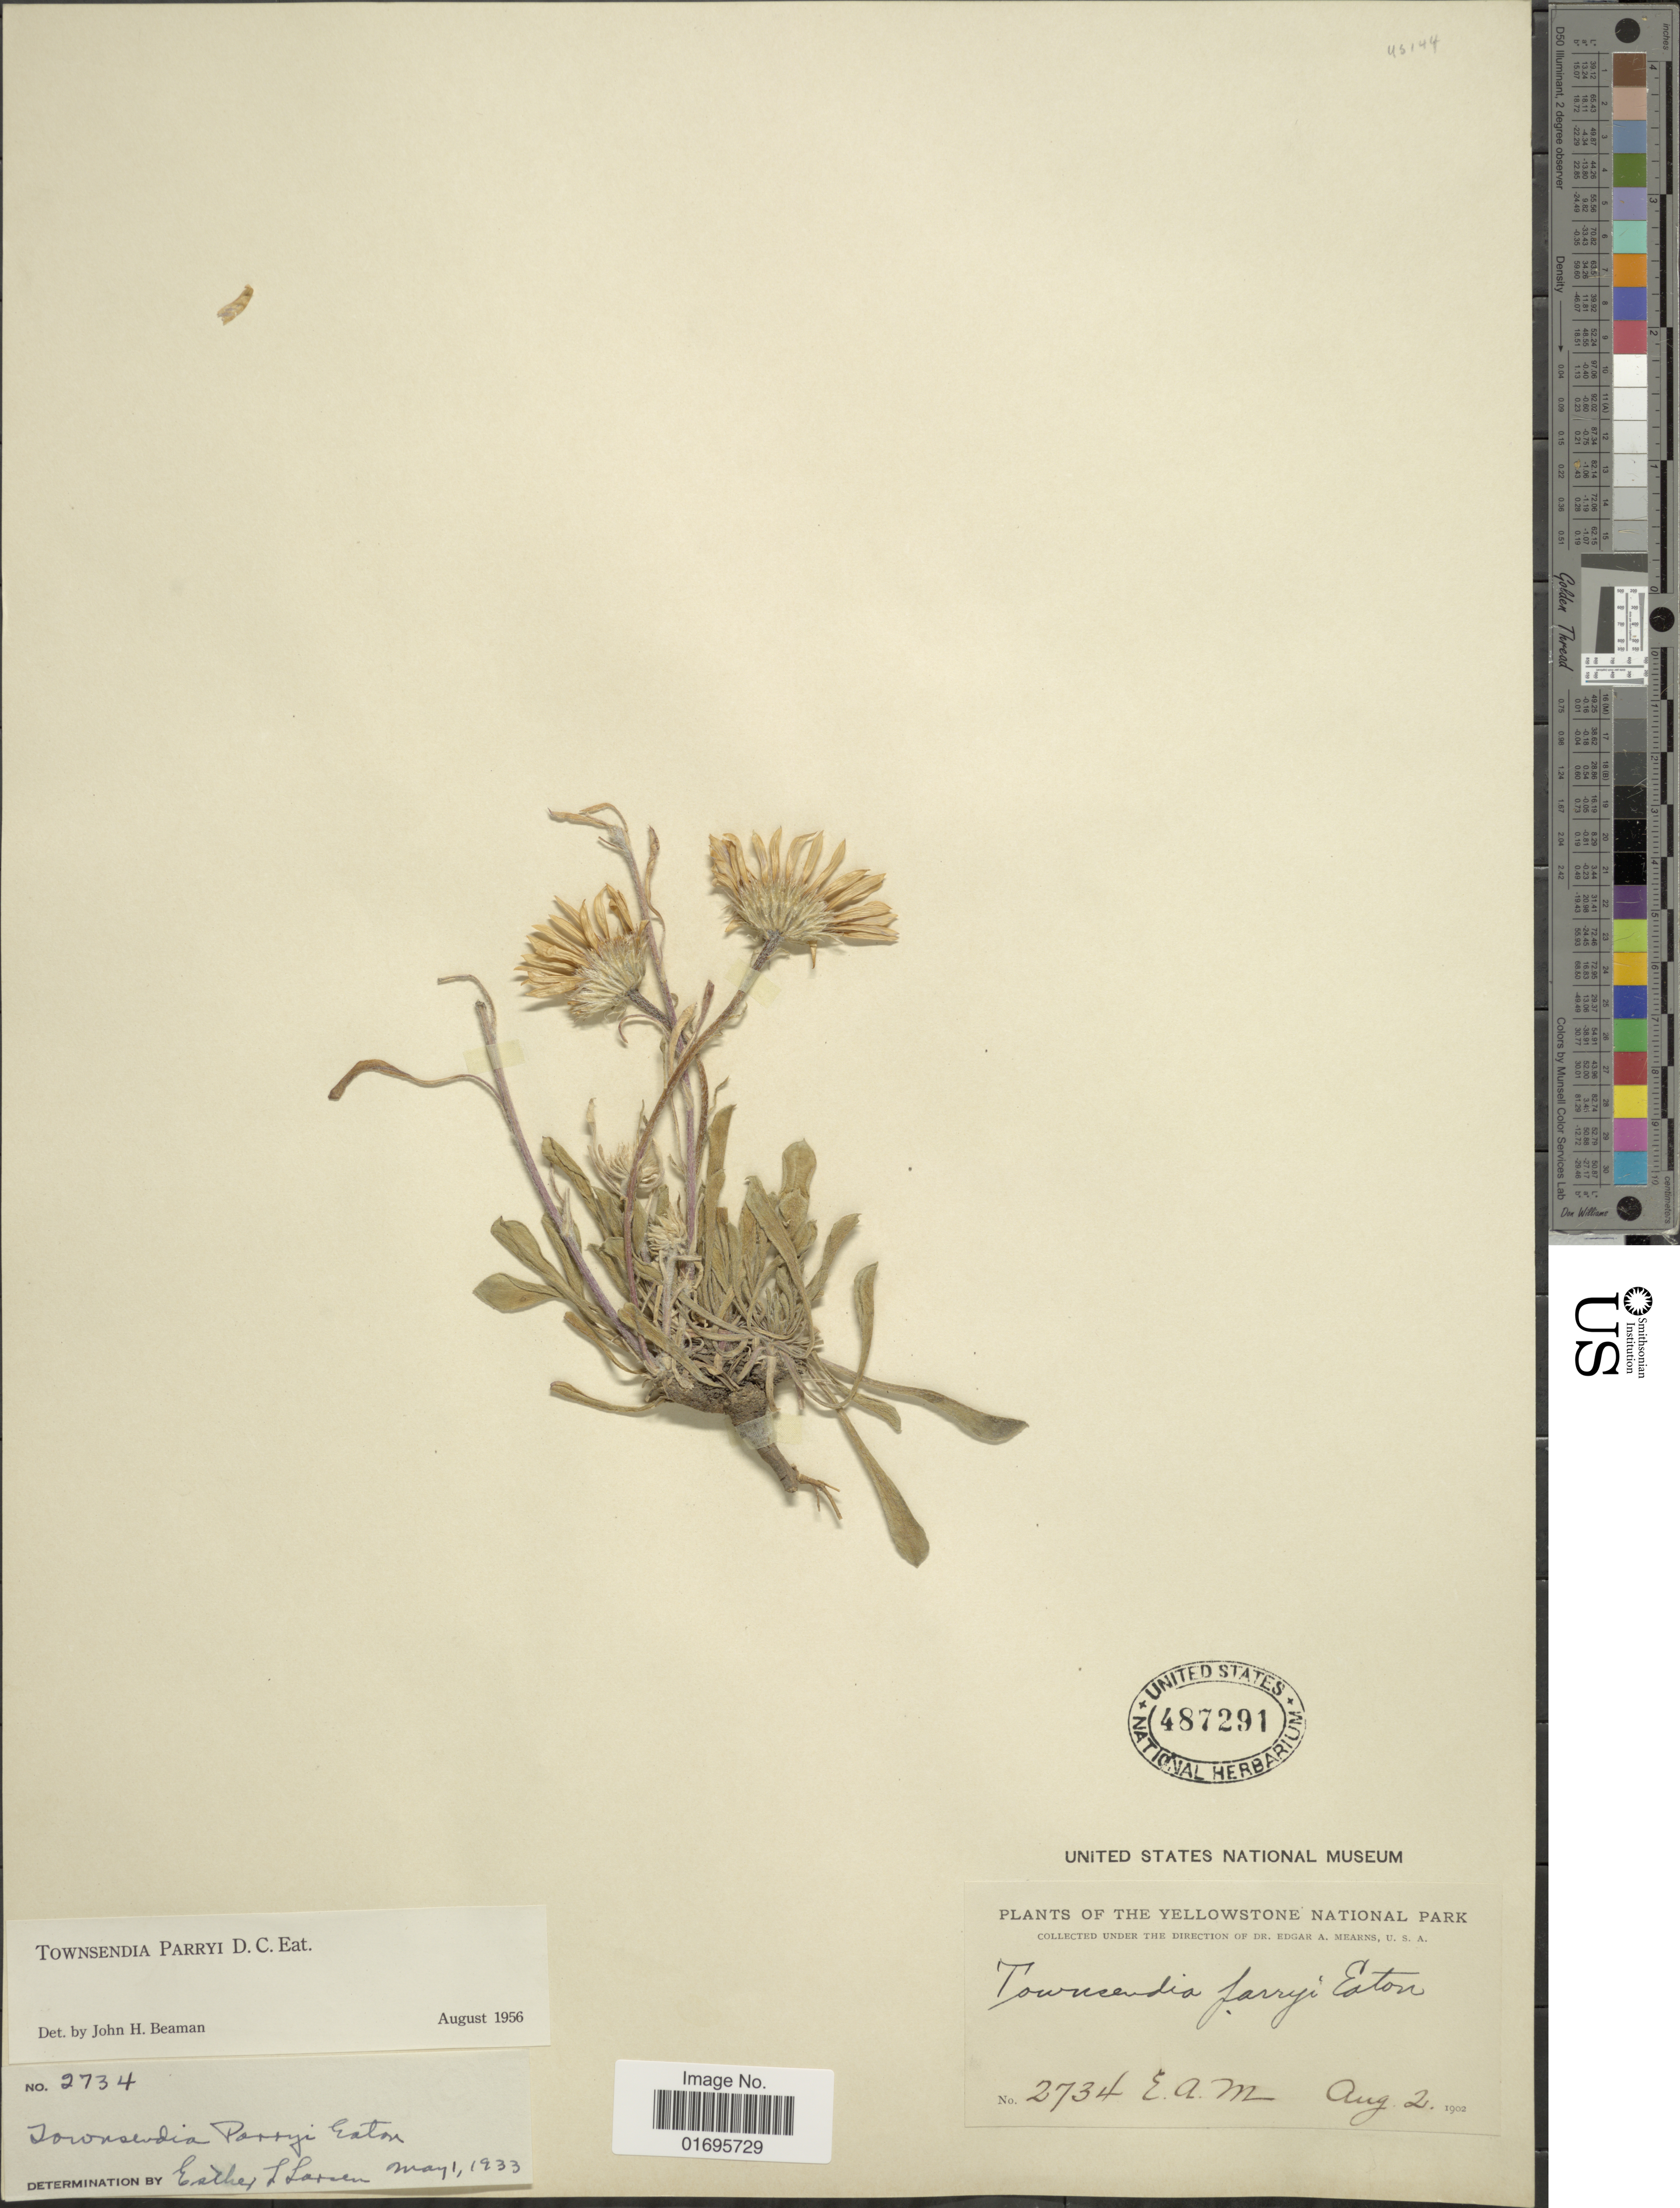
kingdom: Plantae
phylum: Tracheophyta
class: Magnoliopsida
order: Asterales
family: Asteraceae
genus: Townsendia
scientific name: Townsendia parryi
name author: D.C. Eaton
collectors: E. A. Mearns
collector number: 2734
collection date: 1902-08-02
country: United States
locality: Yellowstone National Park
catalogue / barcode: US 487291